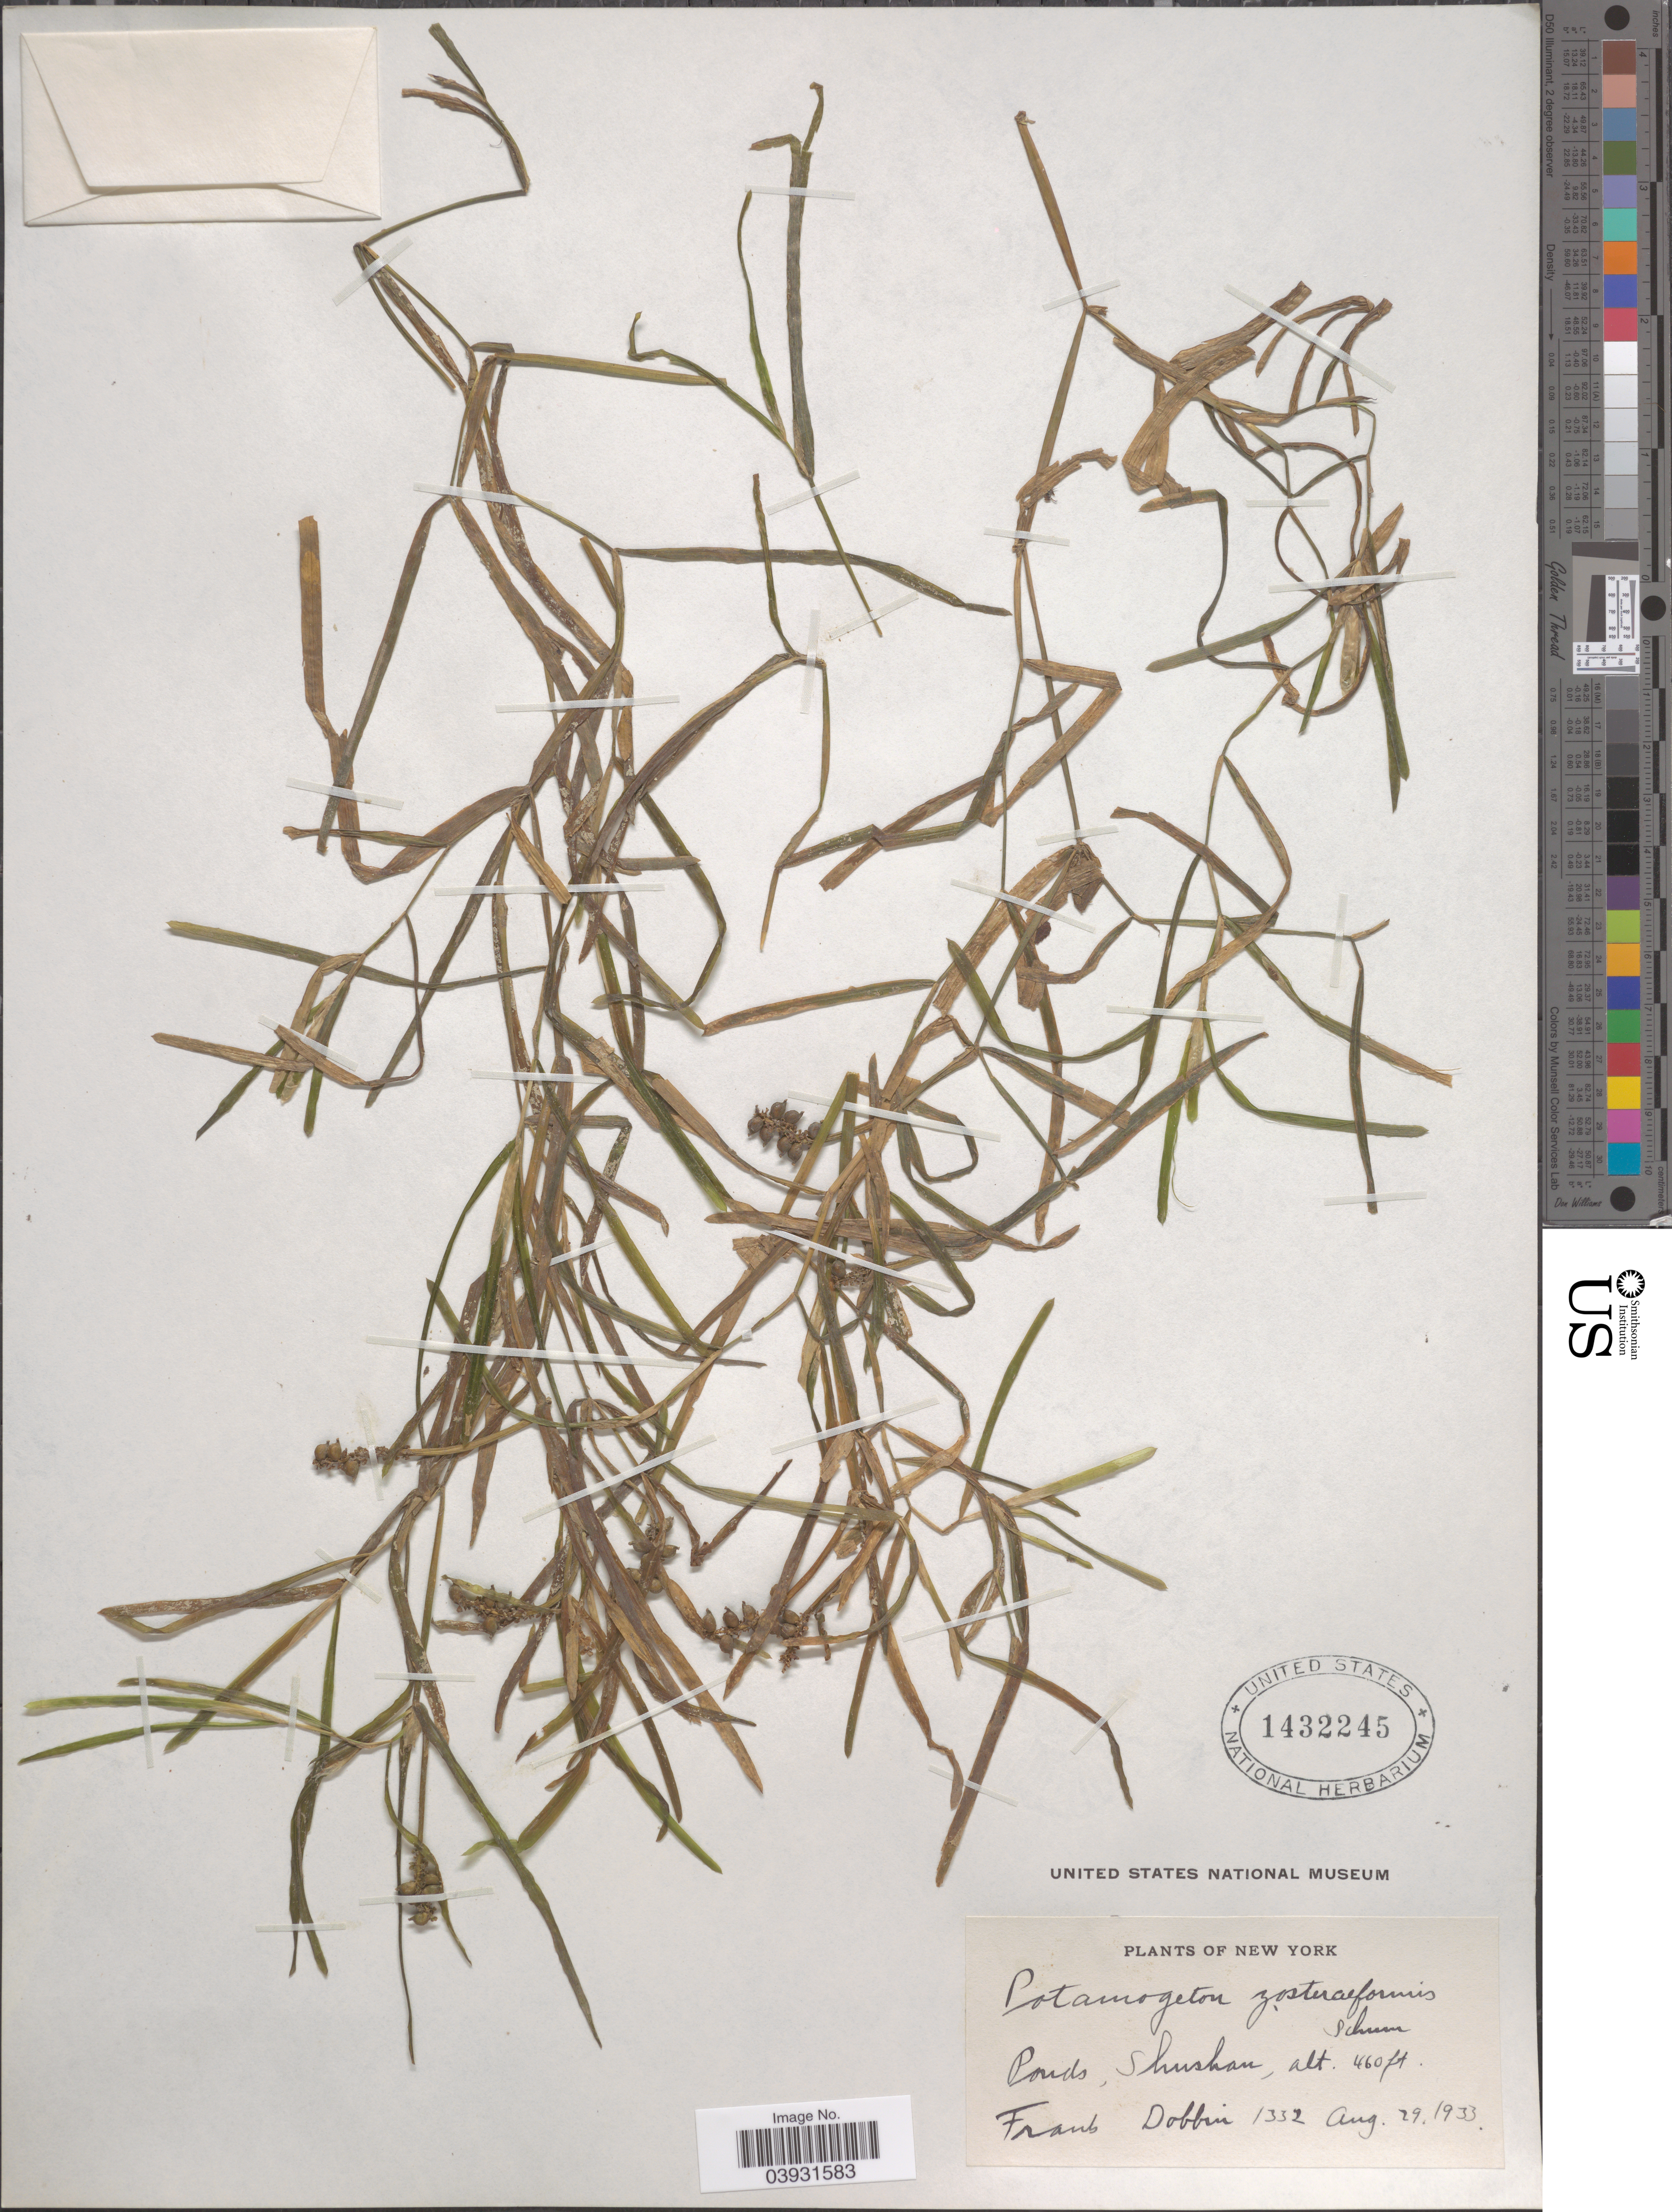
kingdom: Plantae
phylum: Tracheophyta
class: Liliopsida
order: Alismatales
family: Potamogetonaceae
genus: Potamogeton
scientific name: Potamogeton zosterifolius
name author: Schumach.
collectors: F. Dobbin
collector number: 1332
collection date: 1933-08-29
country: United States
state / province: New York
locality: Ponds, Shushan.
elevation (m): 140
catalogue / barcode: US 1432245